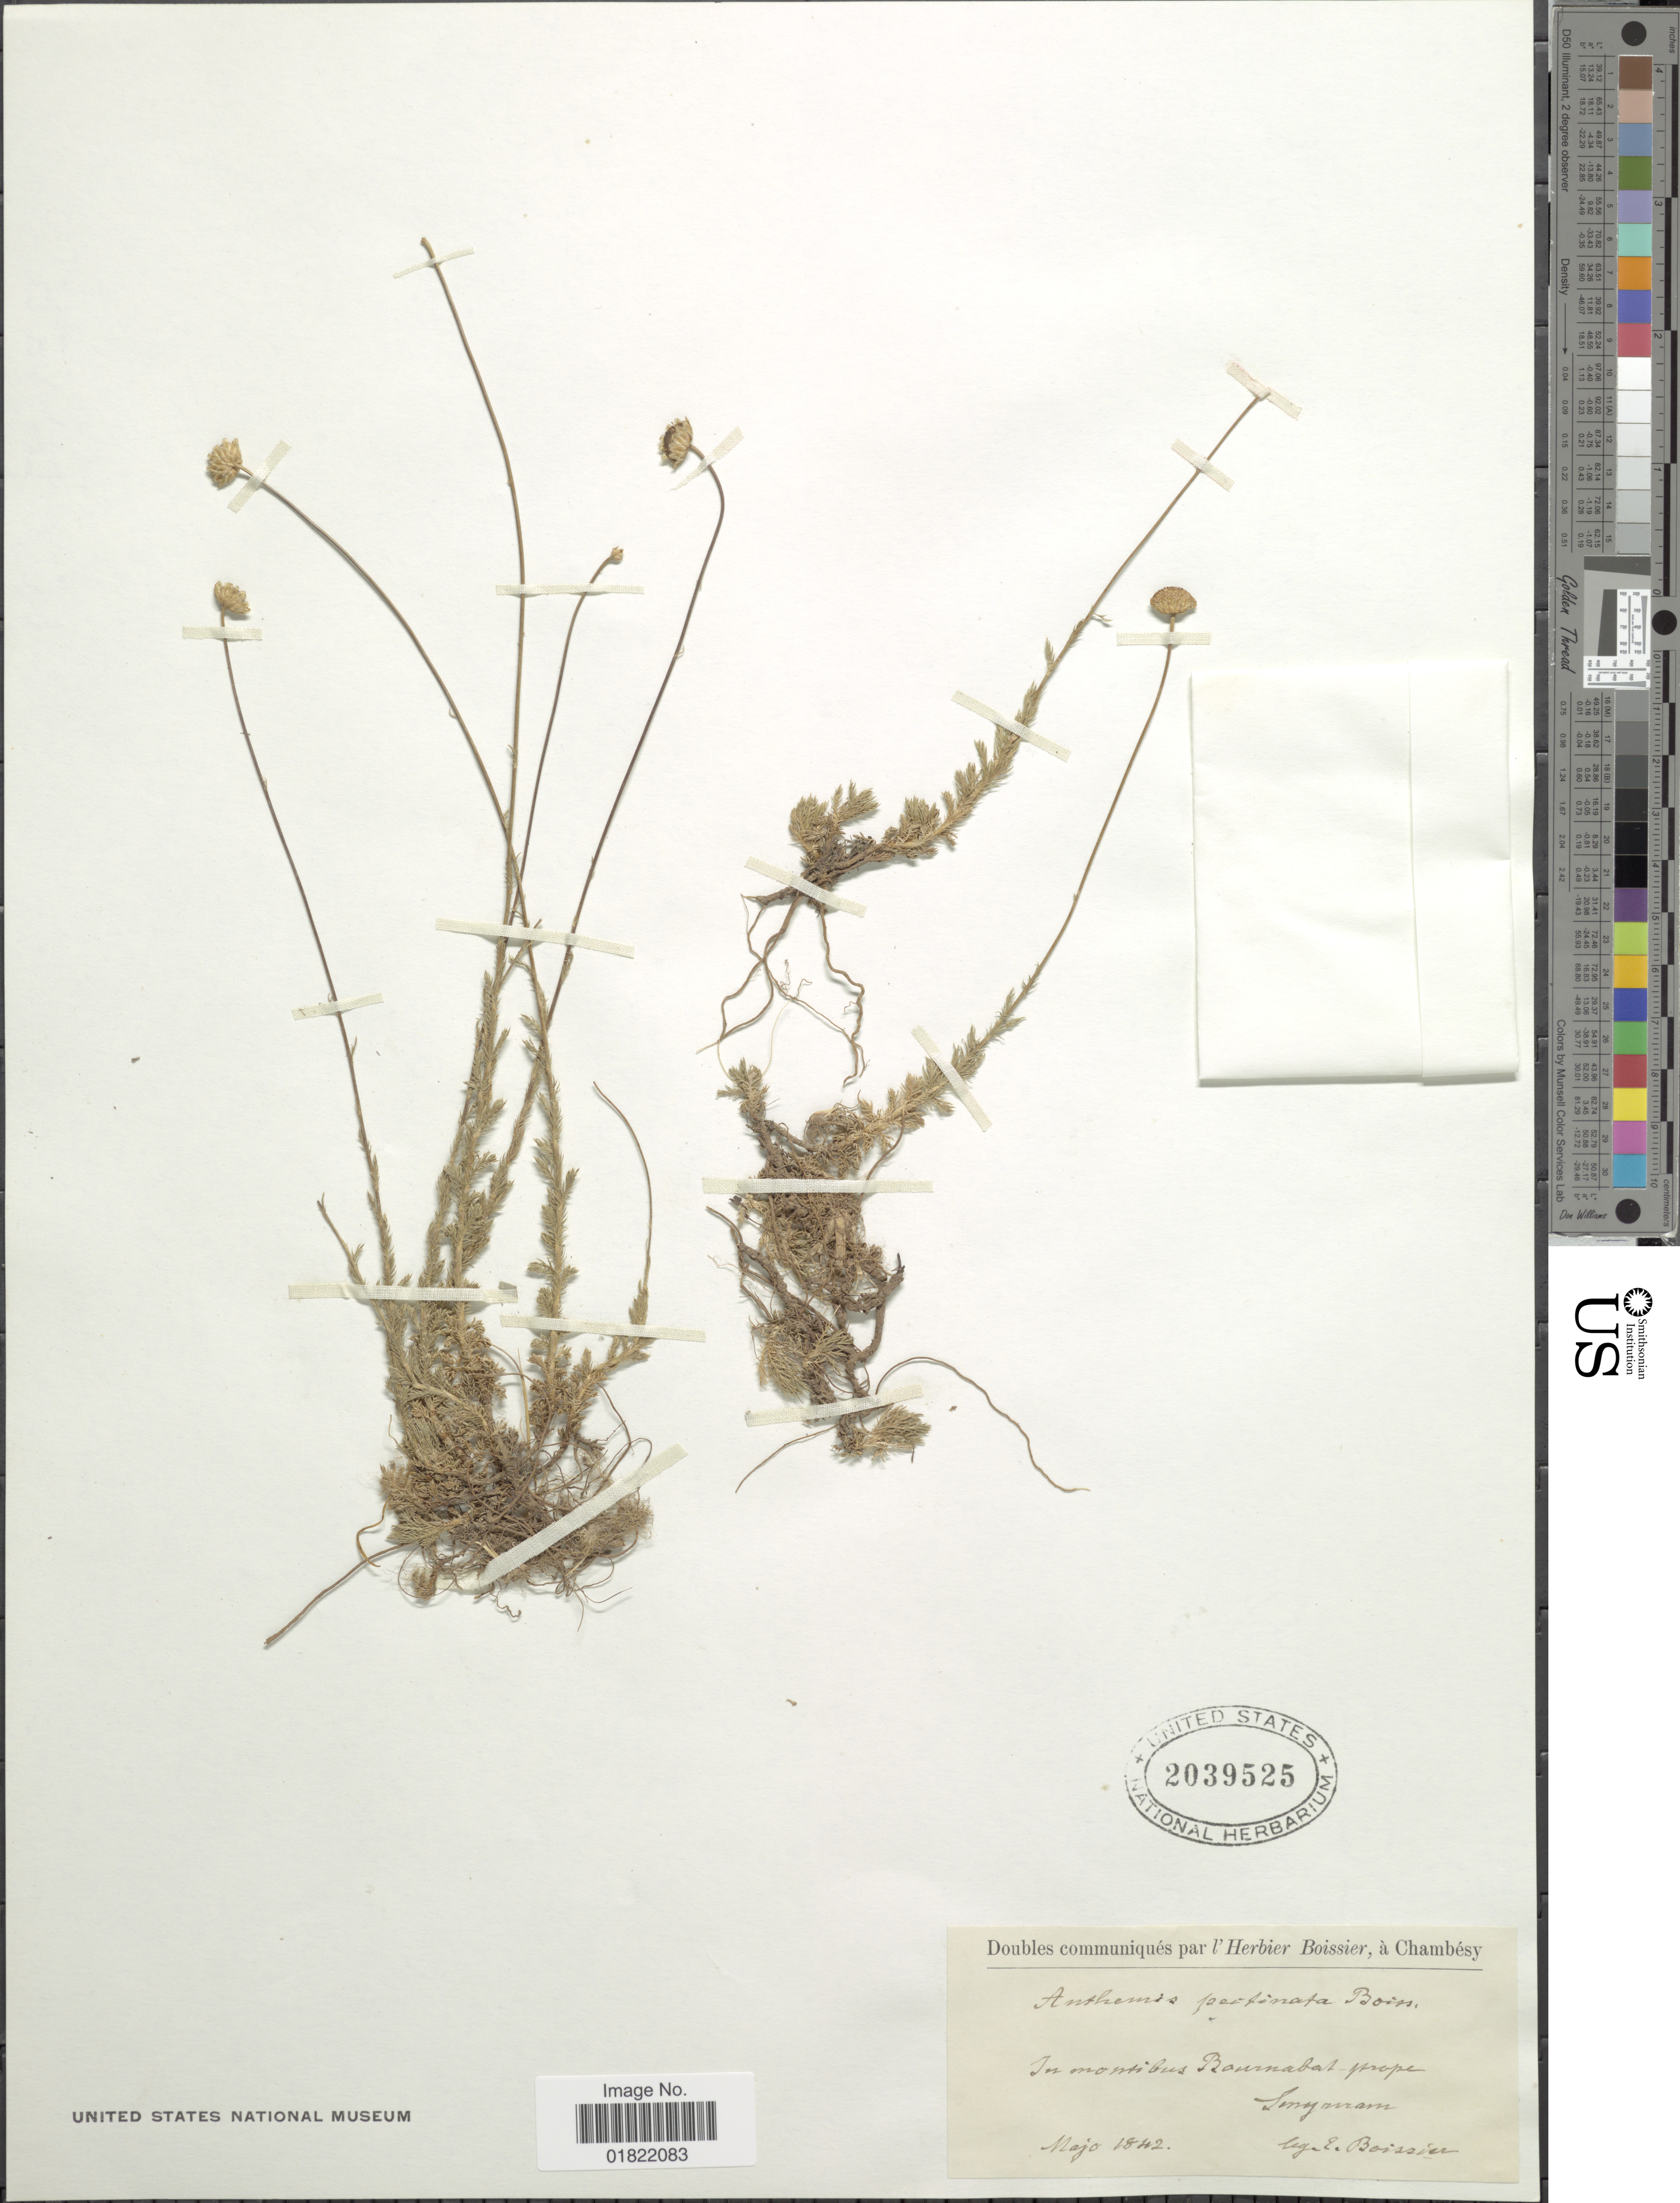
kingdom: Plantae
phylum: Tracheophyta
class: Magnoliopsida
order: Asterales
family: Asteraceae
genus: Anthemis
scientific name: Anthemis pectinata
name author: Boiss.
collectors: E. Boissiere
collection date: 1842-05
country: Turkey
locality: In montibus Bournabat - prope Semyruram [interpreted]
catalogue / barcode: US 2039525